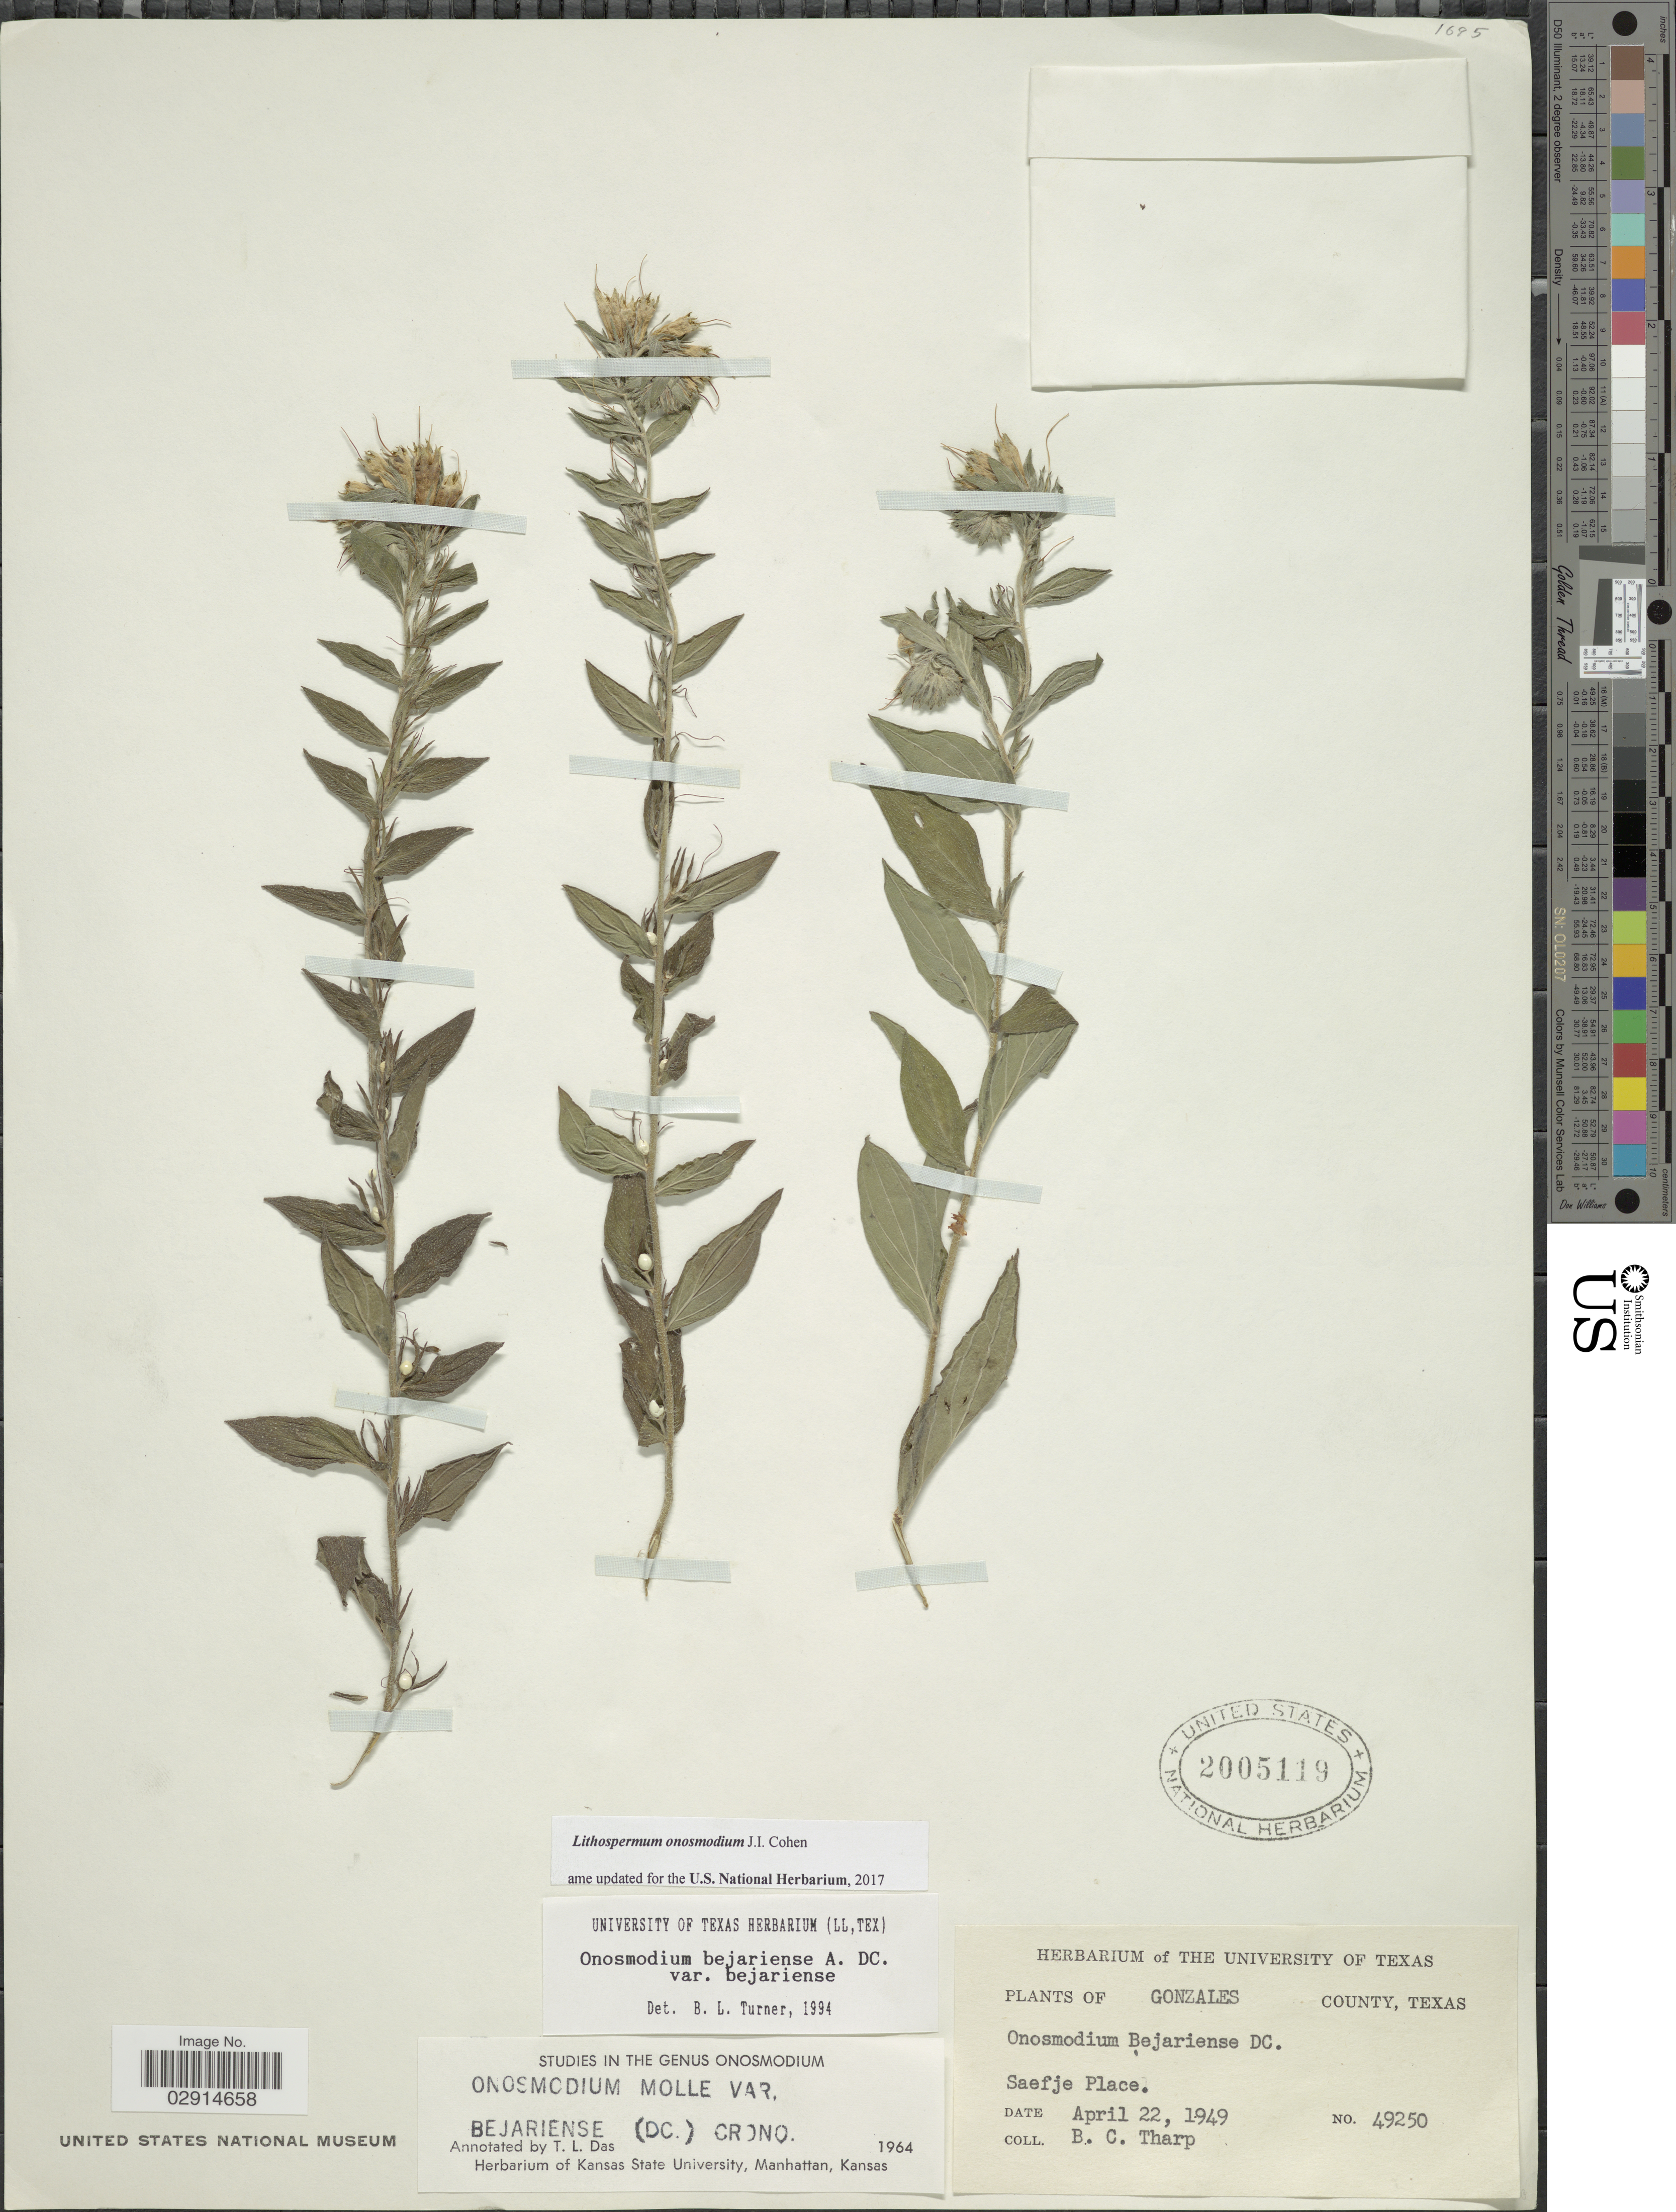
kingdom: Plantae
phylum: Tracheophyta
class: Magnoliopsida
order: Boraginales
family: Boraginaceae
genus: Lithospermum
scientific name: Lithospermum onosmodium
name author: Cohen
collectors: B. C. Tharp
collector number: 49250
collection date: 1949-04-22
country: United States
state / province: Texas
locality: Gonzales County, Saefje Place.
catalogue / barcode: US 2005119